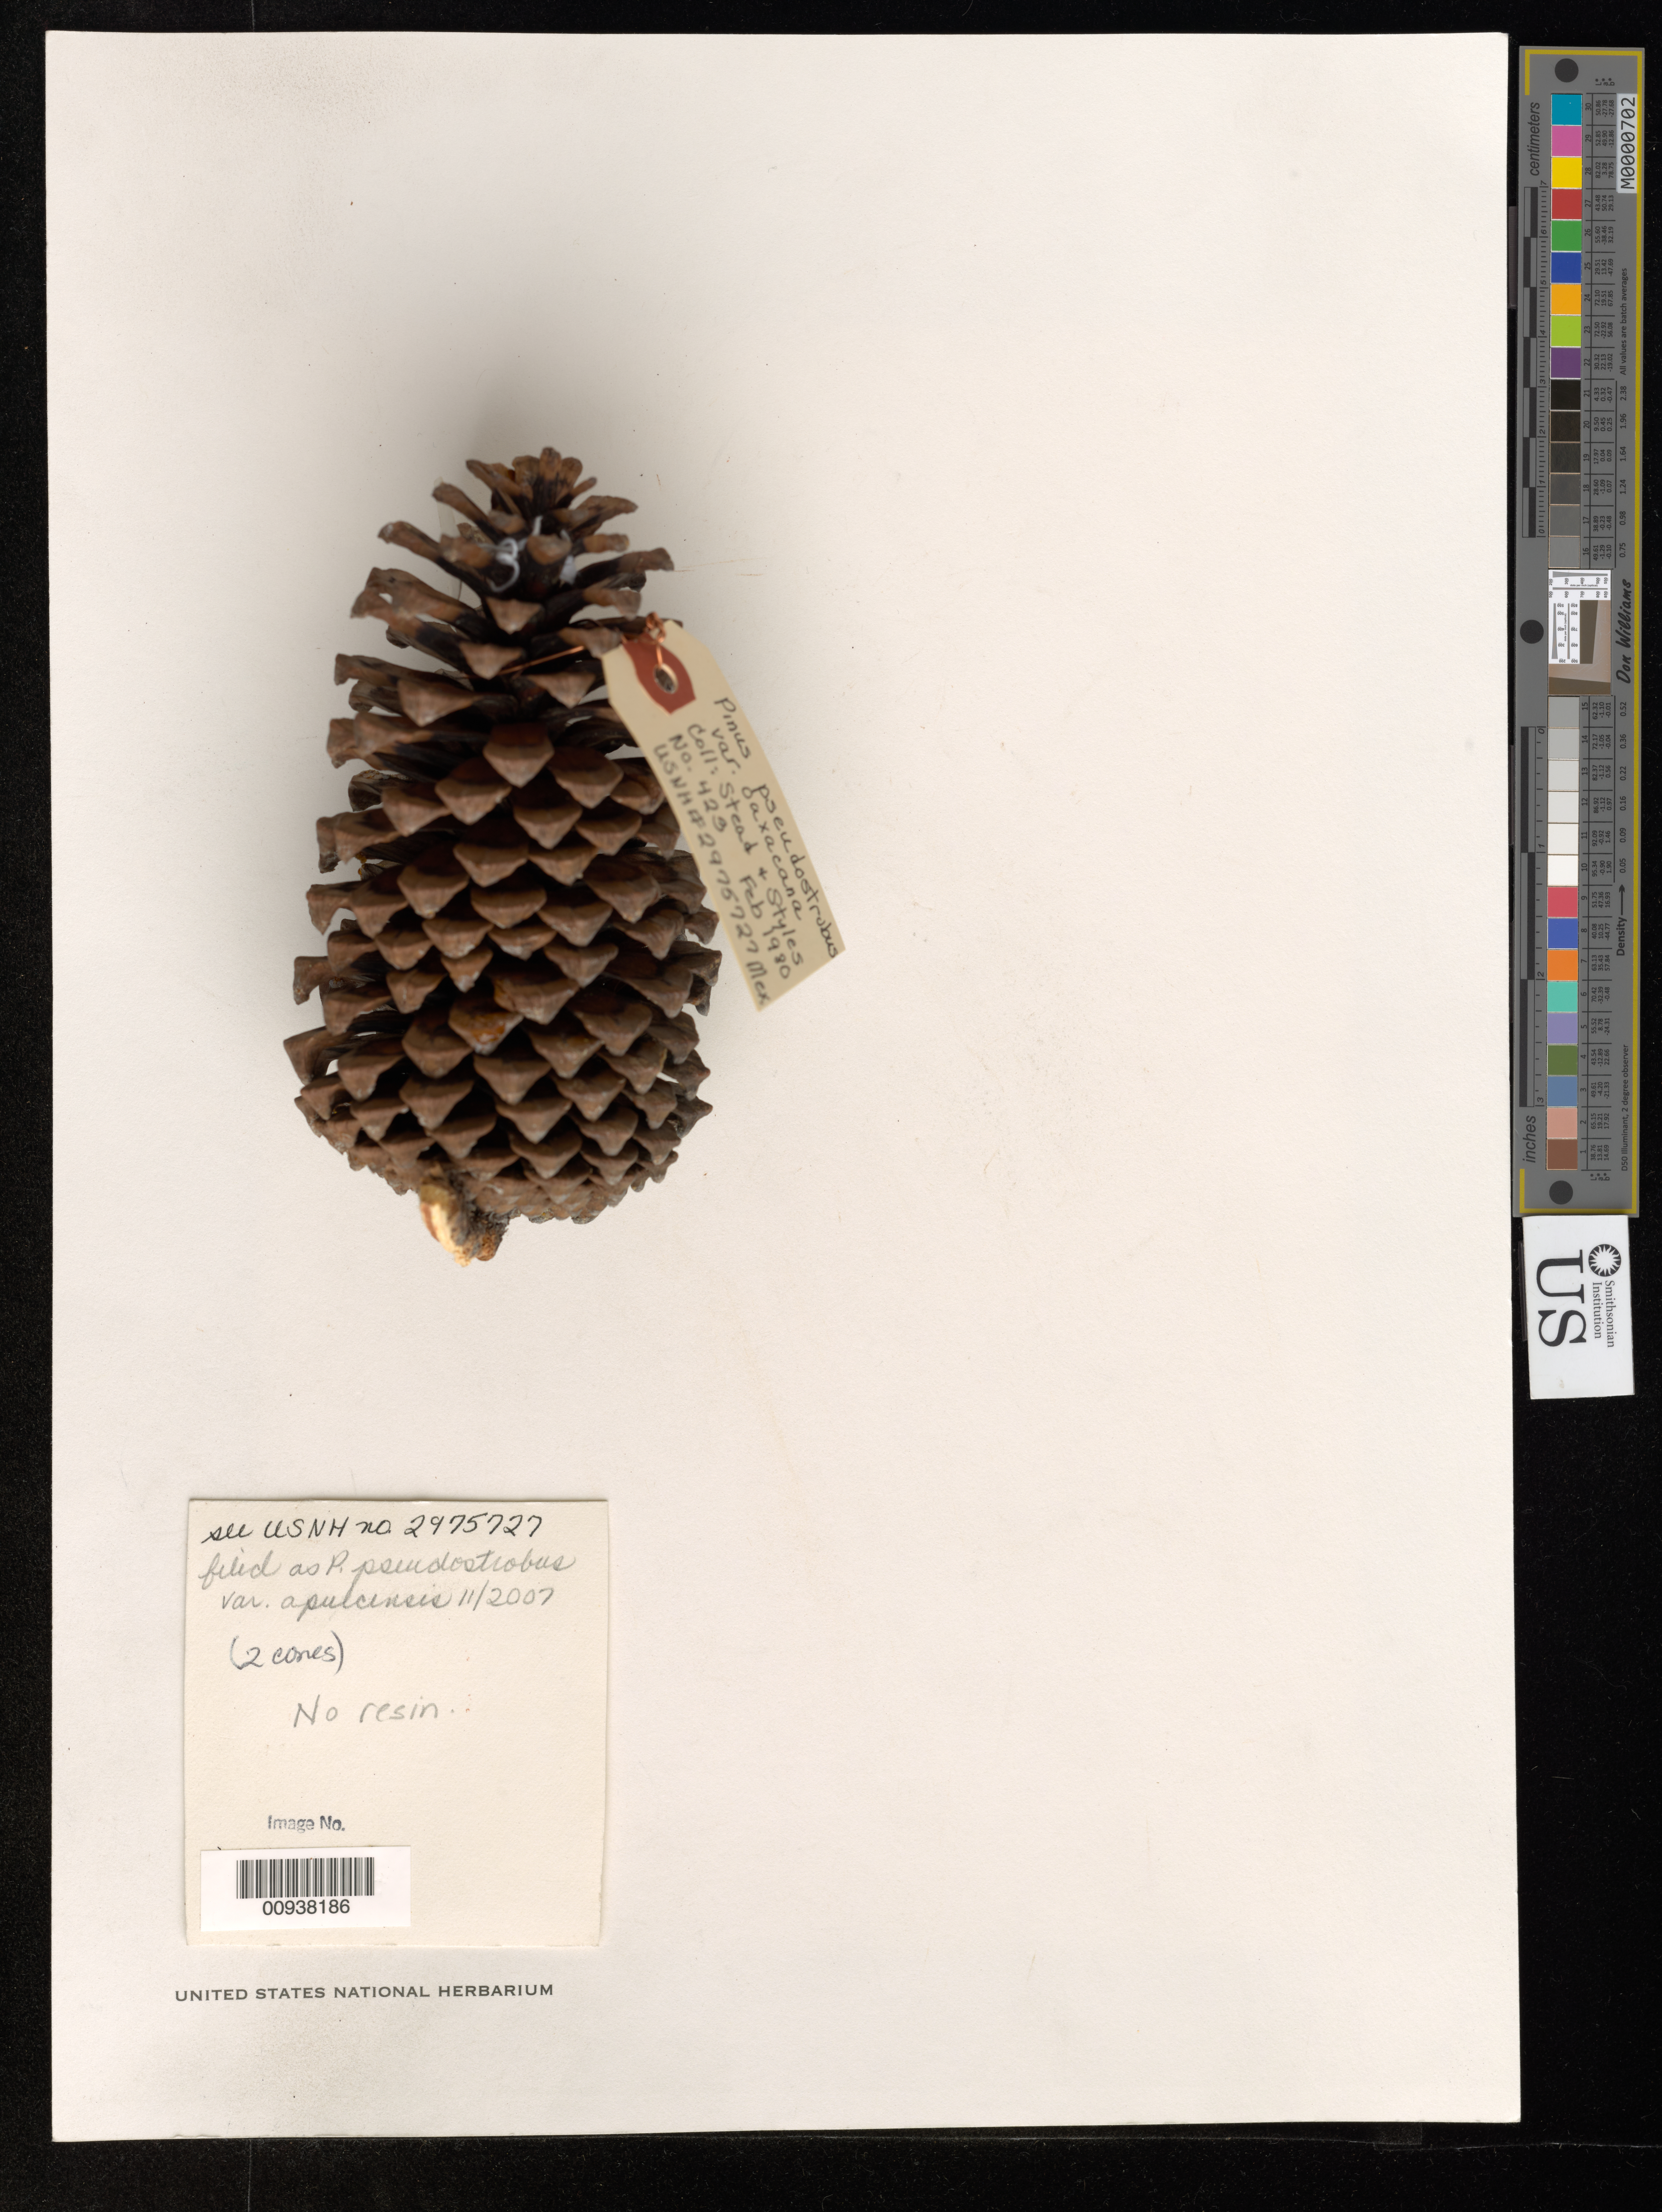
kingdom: Plantae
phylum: Tracheophyta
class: Pinopsida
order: Pinales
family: Pinaceae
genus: Pinus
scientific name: Pinus pseudostrobus var. apulcensis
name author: (Shaw) Lindl.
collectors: J. Stead & B. T. Styles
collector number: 423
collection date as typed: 02 Feb 1980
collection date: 1980-02-02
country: Mexico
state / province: Oaxaca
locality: C. 13 km. from Miahuatlán on road to Puerto Angel.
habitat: Open vegetation on dry hillside with P. oocarpa var trifoliata and scrub oaks.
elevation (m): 2320